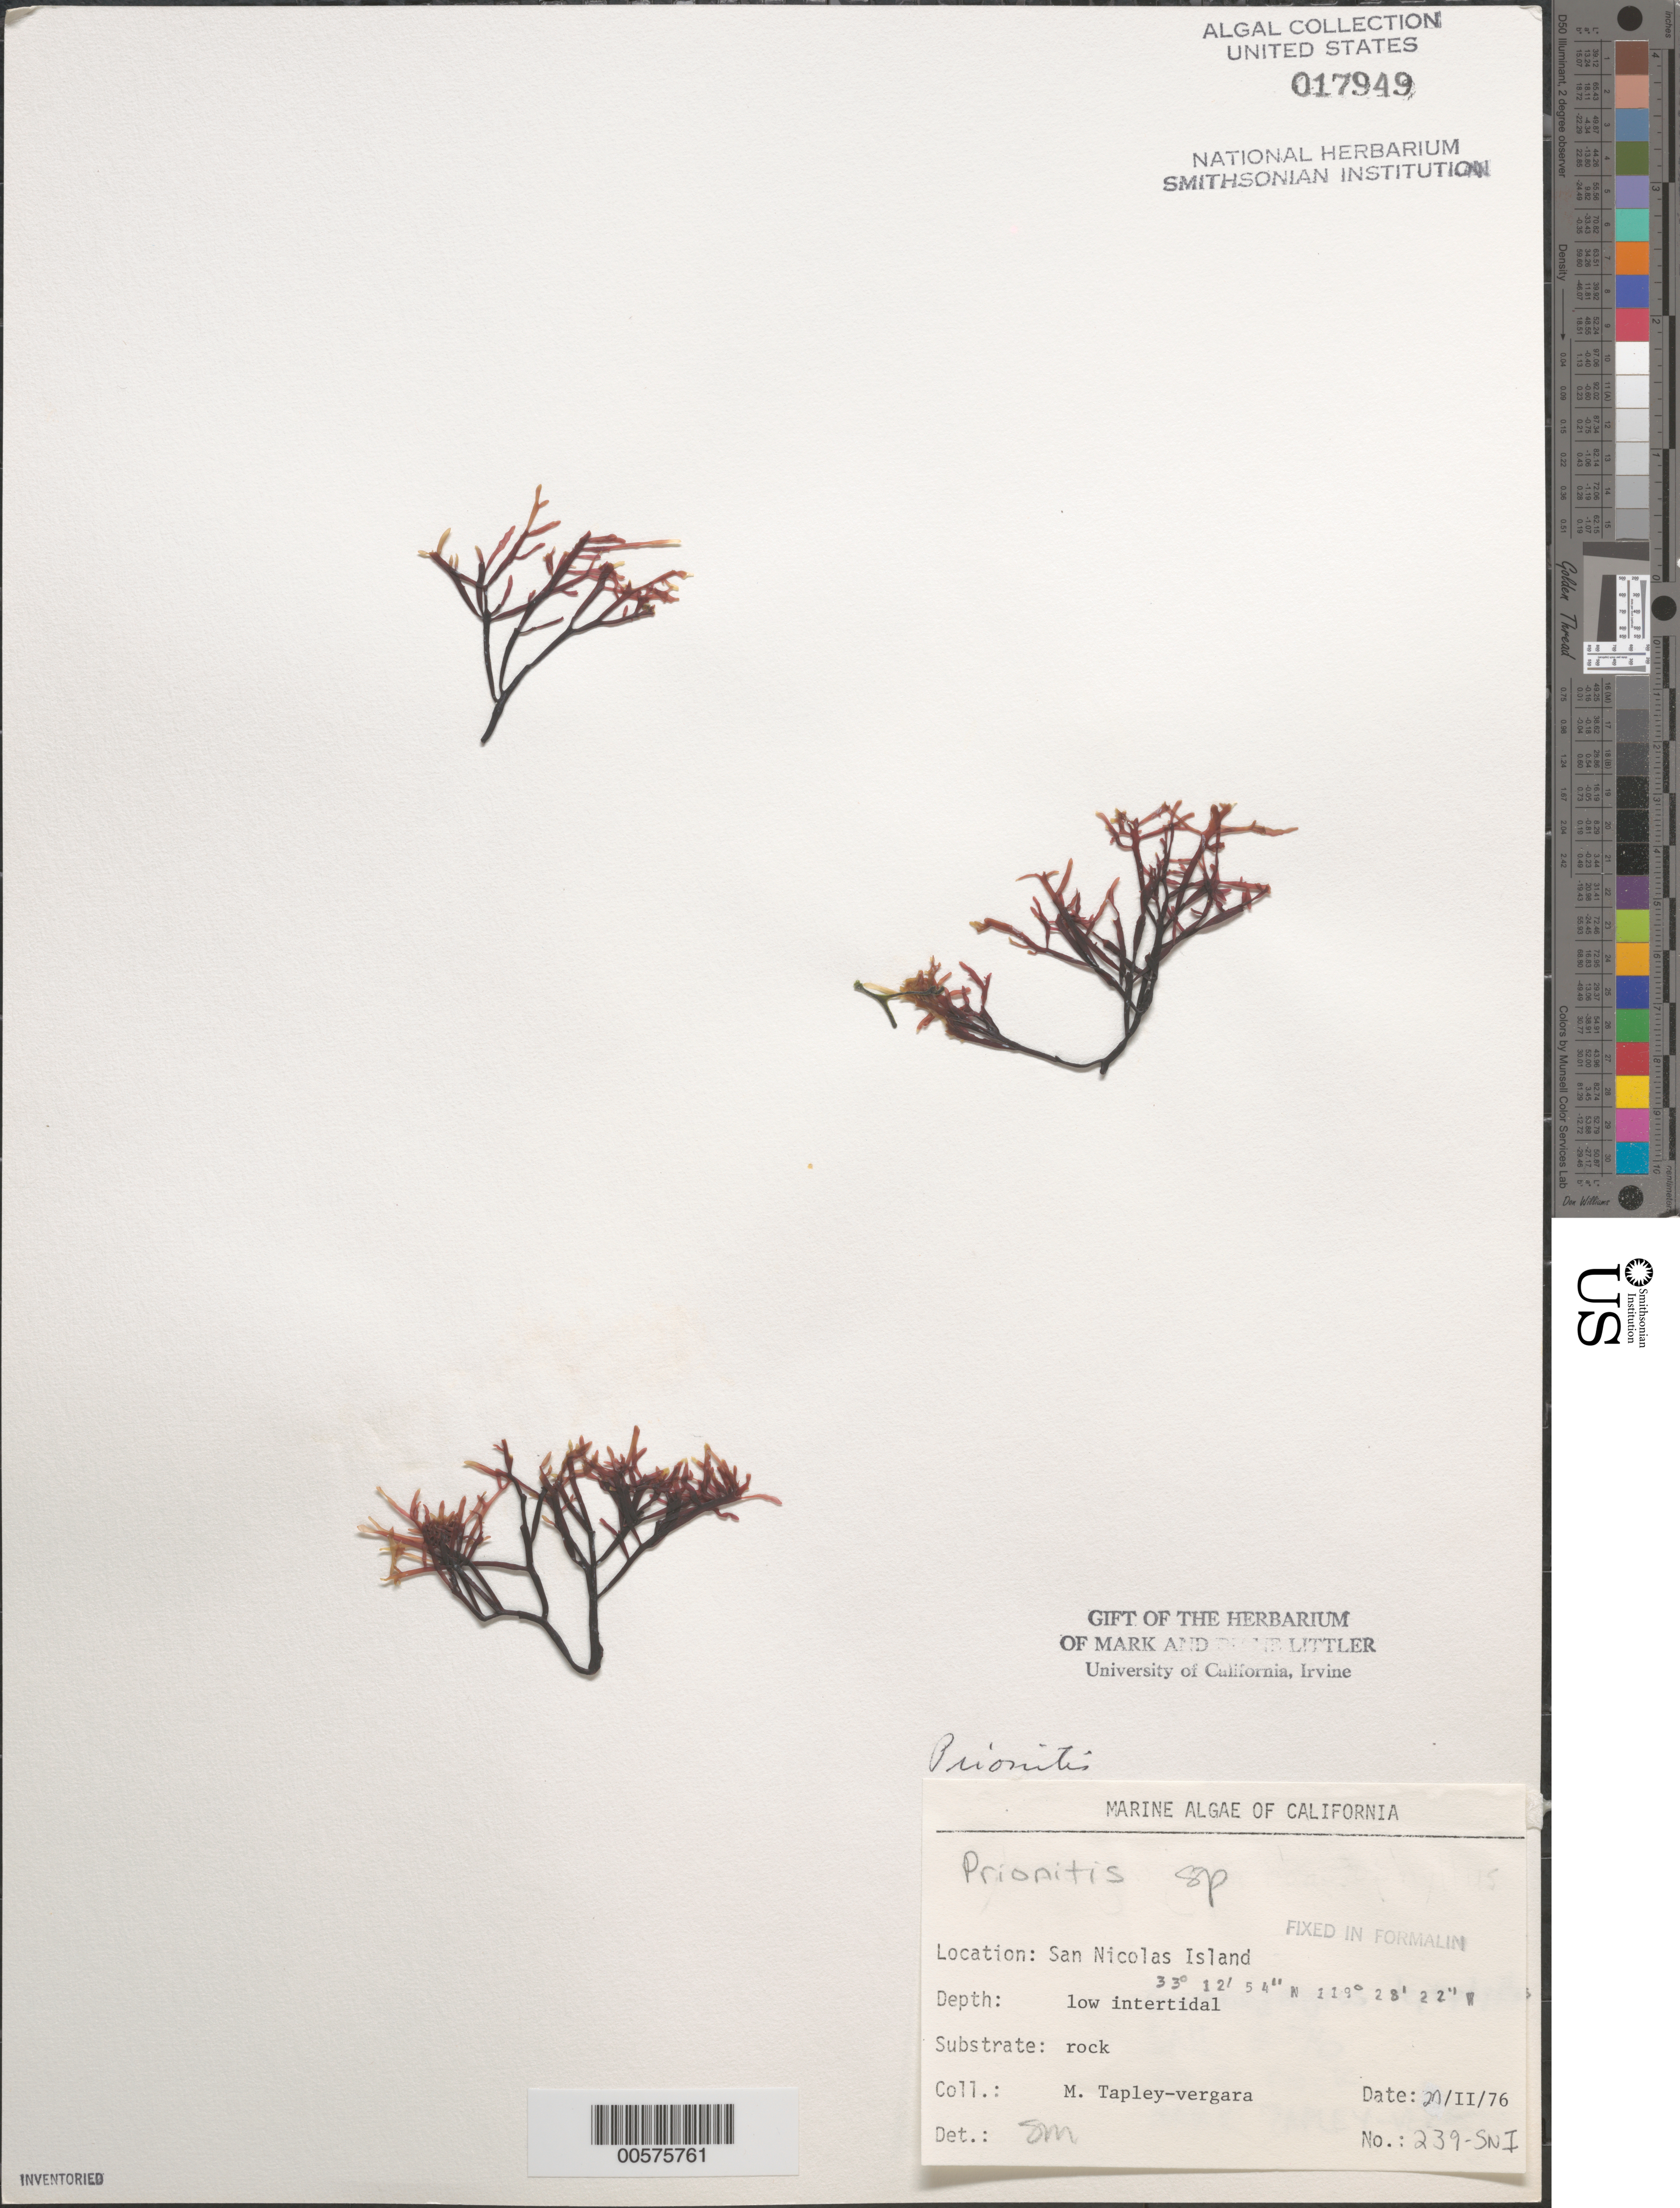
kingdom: Plantae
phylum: Rhodophyta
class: Florideophyceae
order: Cryptonemiales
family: Cryptonemiaceae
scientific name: Prionitis sp.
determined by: Murray, S. N.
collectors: M. Tapley-Vergara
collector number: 239-SNI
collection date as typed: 27 Feb 1976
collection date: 1976-02-27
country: United States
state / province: California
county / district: Ventura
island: San Nicolas Island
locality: Dutch Harbor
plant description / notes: BLM-SOCALBIGHT Rocky Intertidal Survey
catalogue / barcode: US 17949